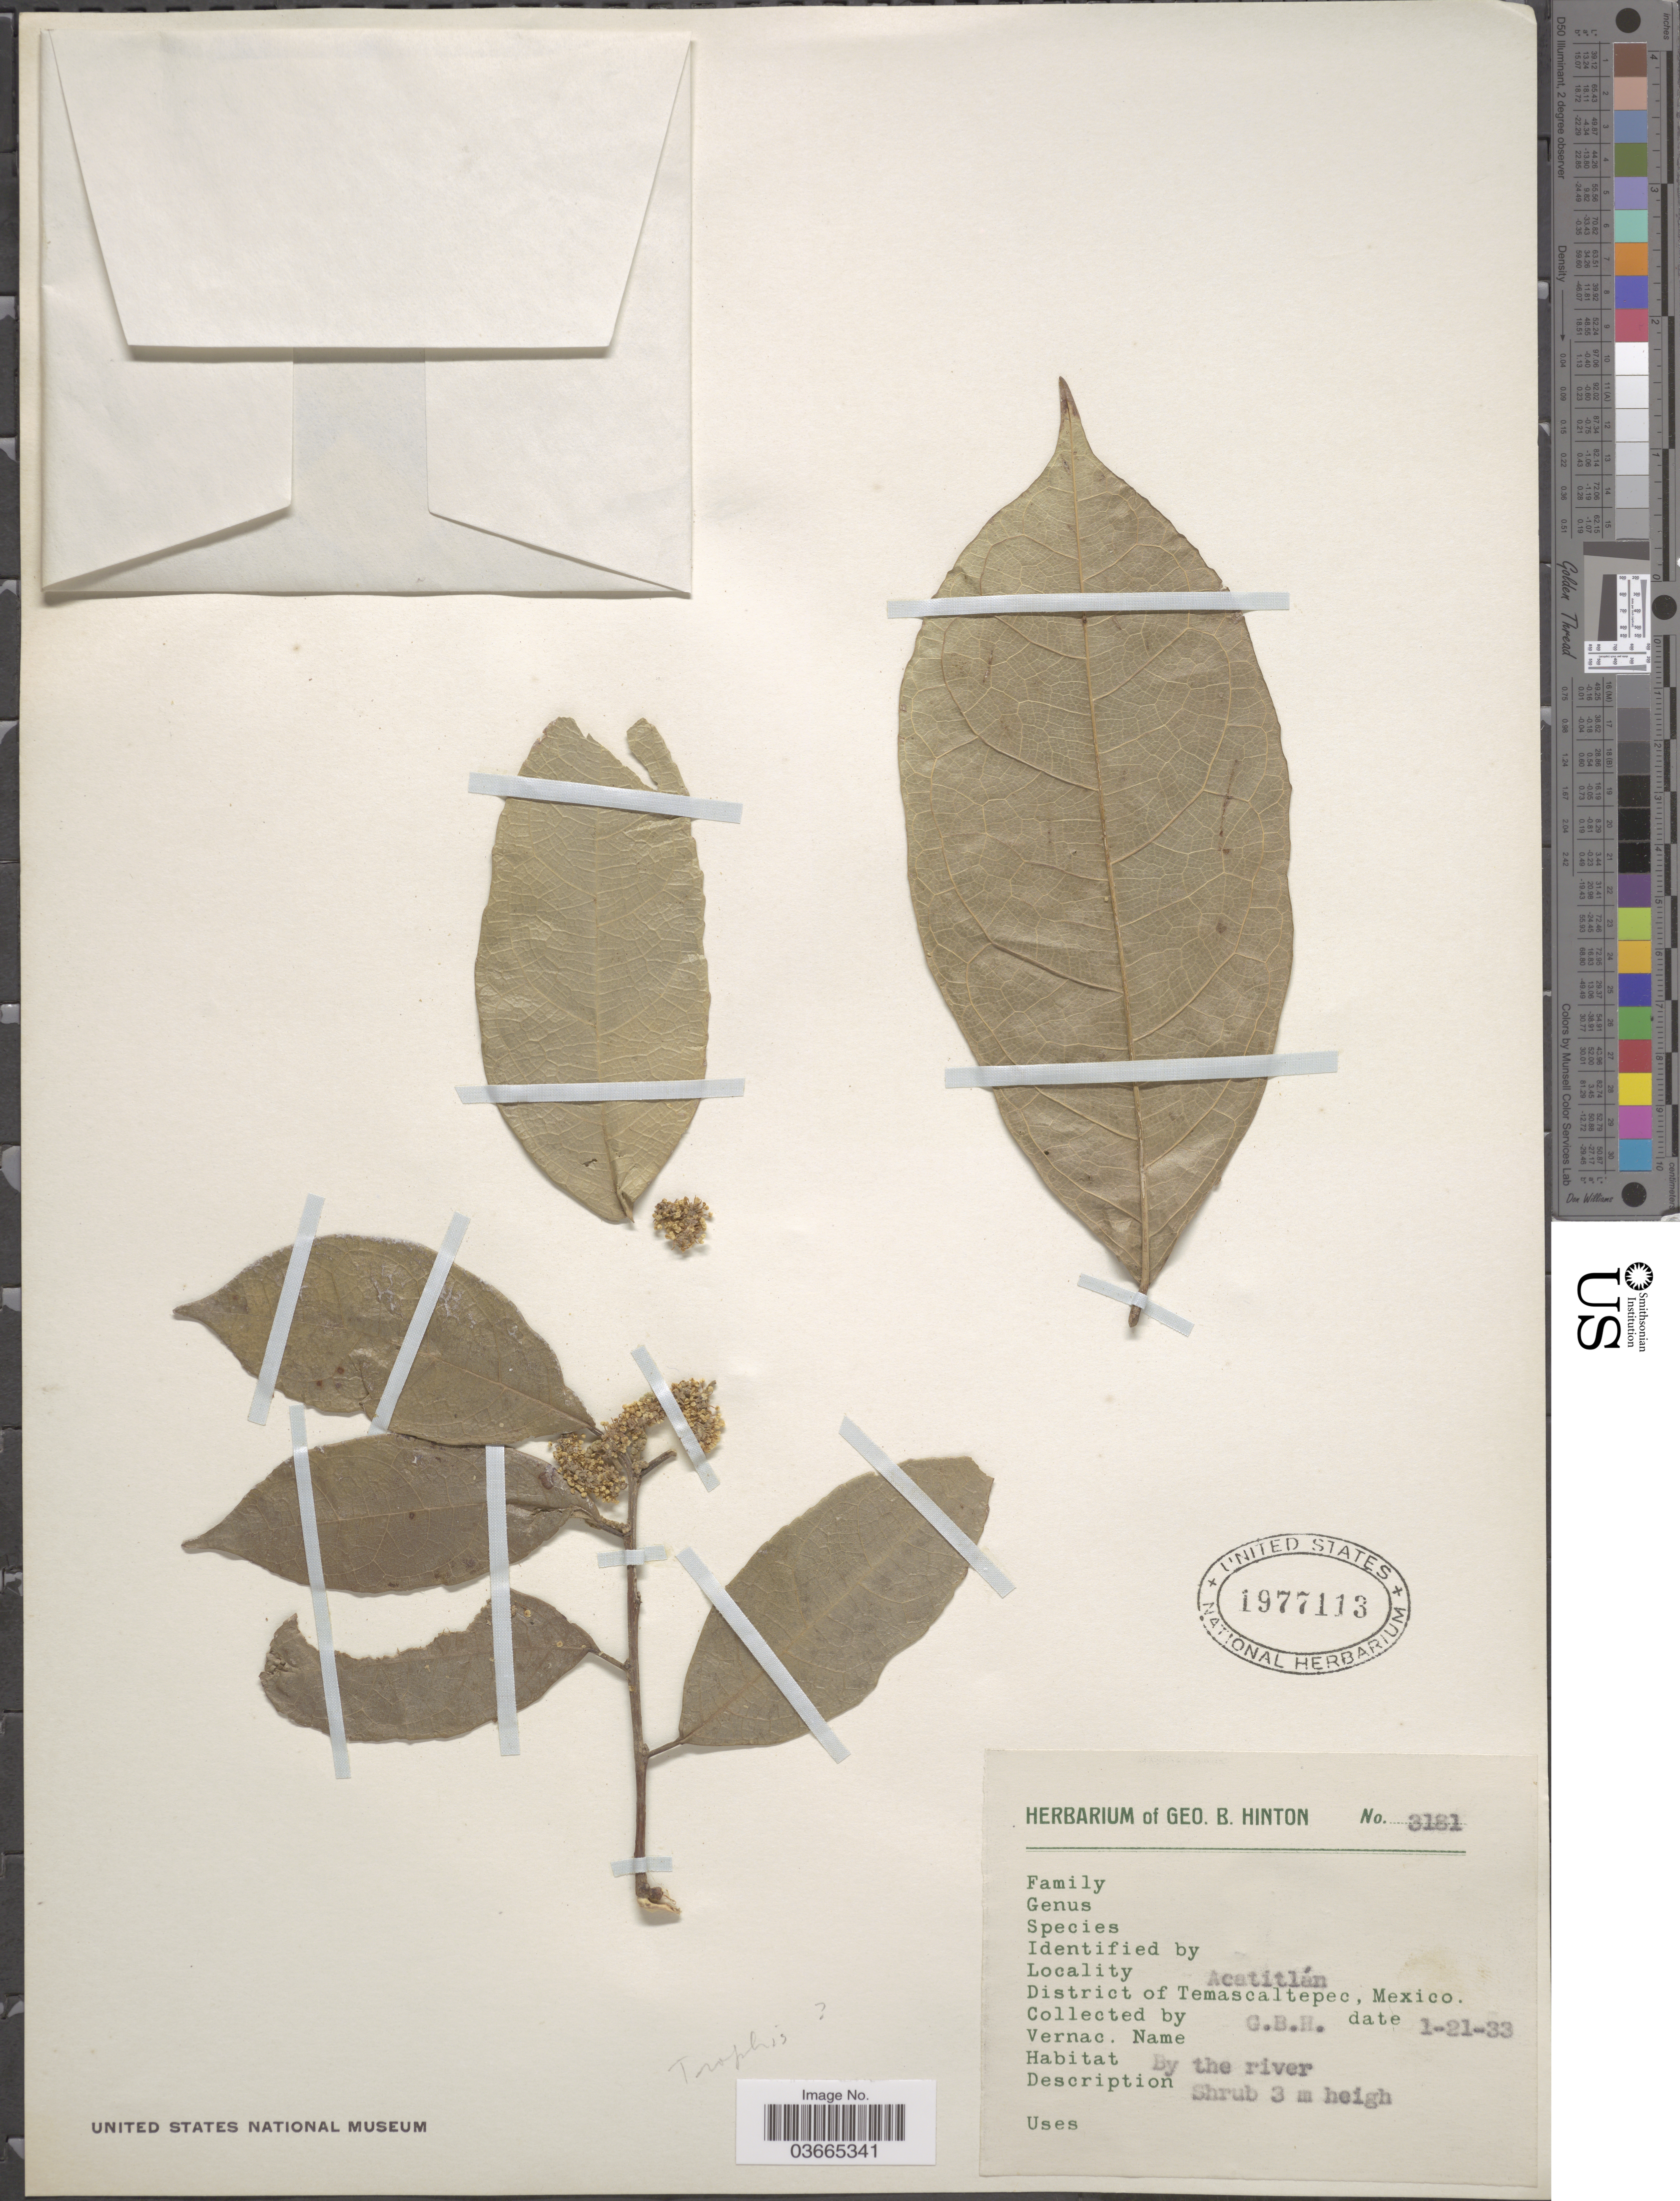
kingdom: Plantae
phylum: Tracheophyta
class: Magnoliopsida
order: Rosales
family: Moraceae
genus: Trophis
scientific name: Trophis racemosa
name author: (L.) Urb.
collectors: G. B. Hinton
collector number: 3181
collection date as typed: Transcribed d/m/y: 21/1/33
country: Mexico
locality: Acatitlán. District of Temascaltepec.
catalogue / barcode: US 1977113